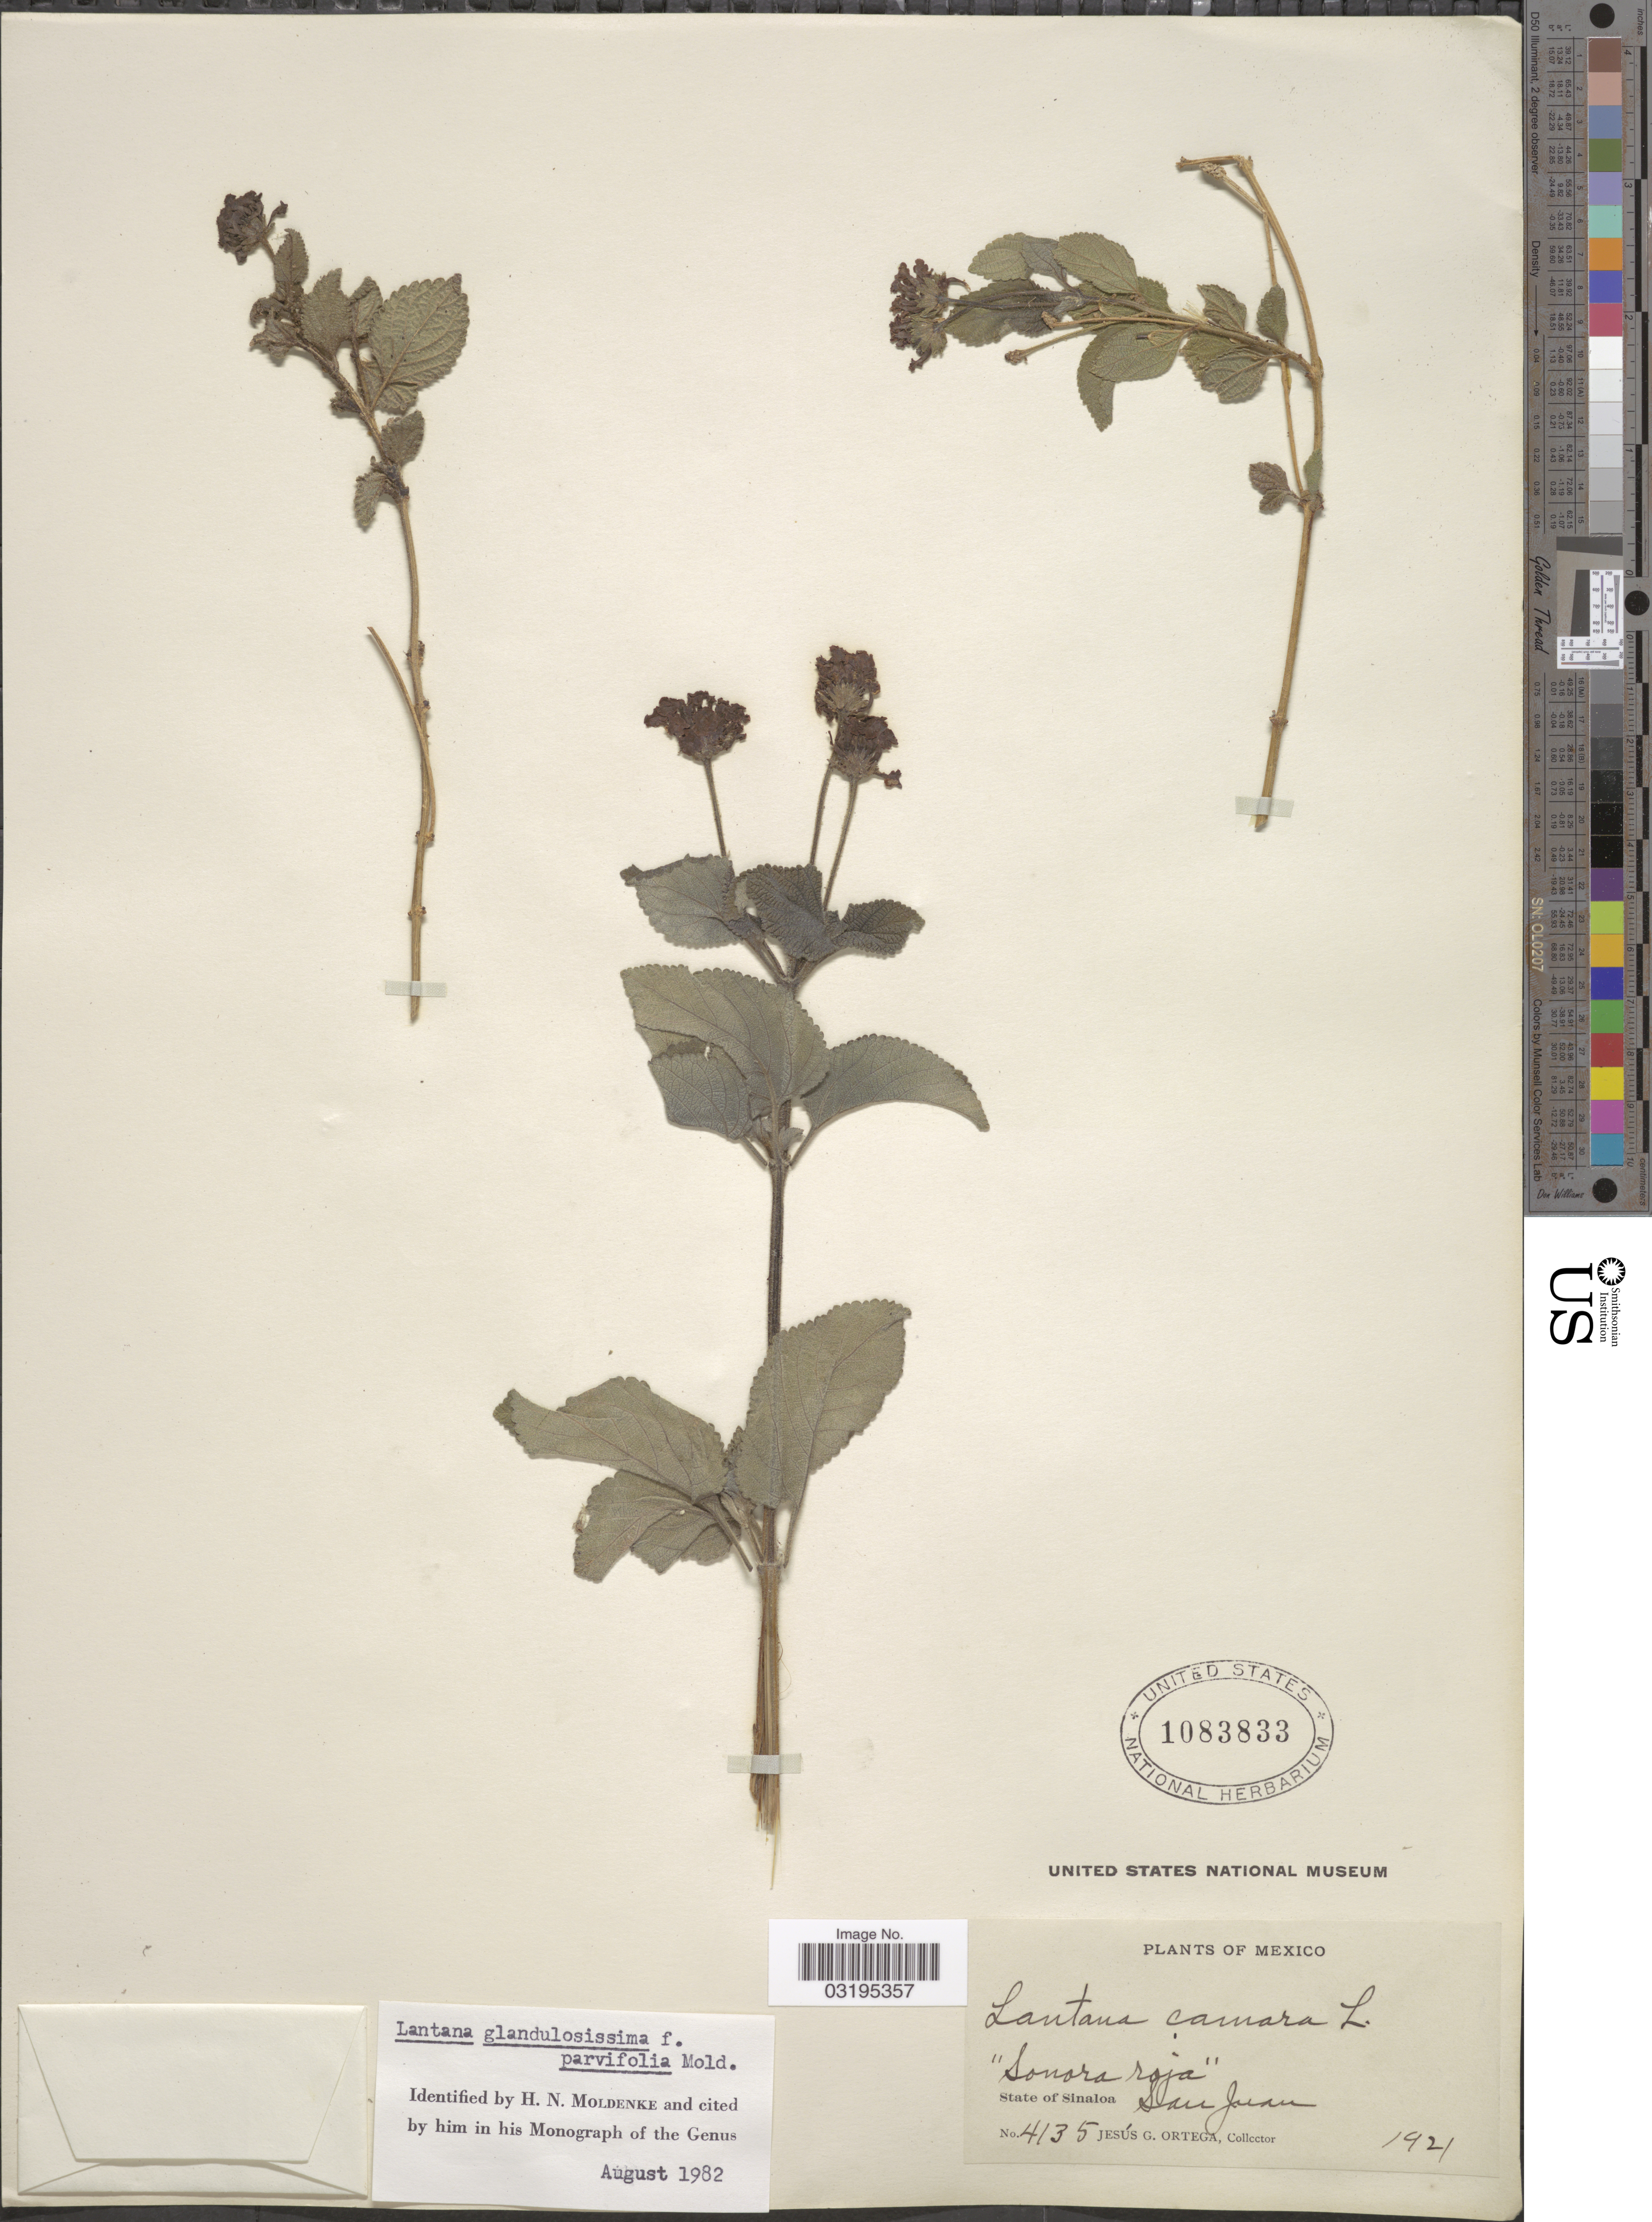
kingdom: Plantae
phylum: Tracheophyta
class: Magnoliopsida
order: Lamiales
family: Verbenaceae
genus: Lantana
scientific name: Lantana glandulosissima f. parvifolia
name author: Hayek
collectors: J. Ortega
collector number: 4135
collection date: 1921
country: Mexico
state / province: Sinaloa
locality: San Juan.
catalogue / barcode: US 1083833